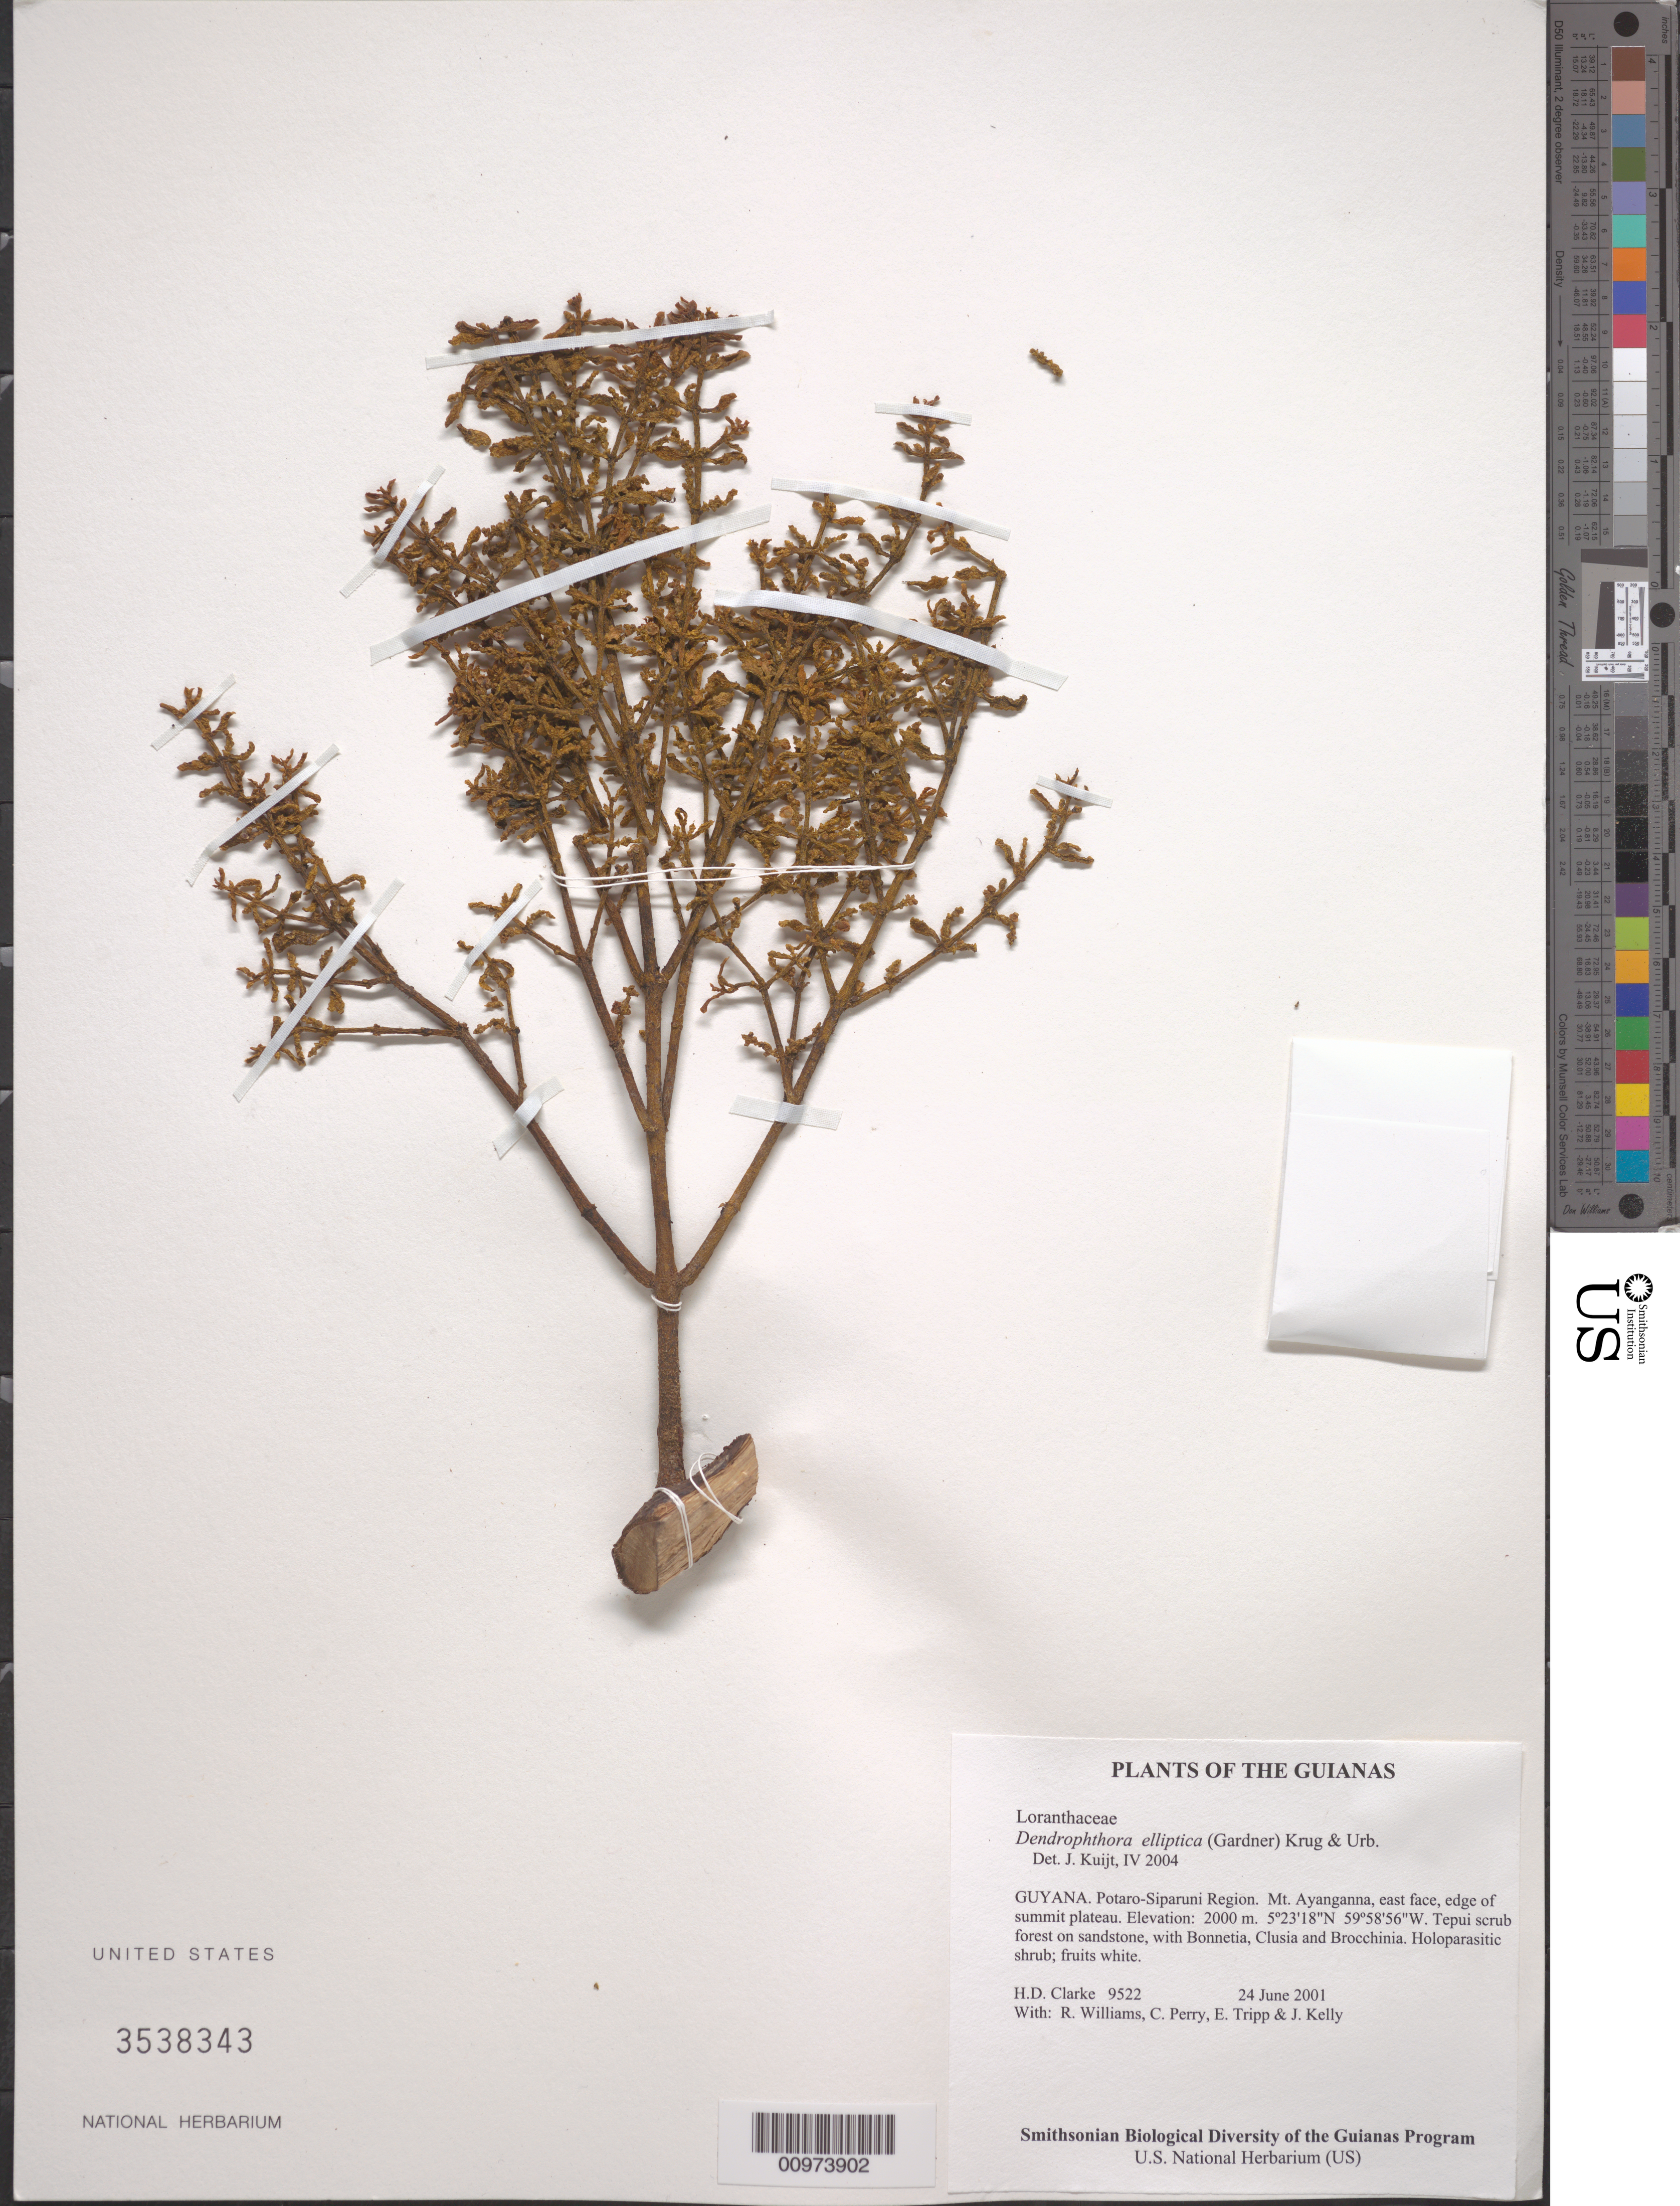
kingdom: Plantae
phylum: Tracheophyta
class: Magnoliopsida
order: Santalales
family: Viscaceae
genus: Dendrophthora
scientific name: Dendrophthora elliptica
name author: (Gardner) Krug & Urb.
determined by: Kuijt, Job, (CANADA)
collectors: H. D. Clarke, R. Williams, C. Perry, E. Tripp & J. Kelly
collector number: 9522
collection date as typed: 24 June 2001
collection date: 2001-06-24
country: Guyana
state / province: Potaro-Siparuni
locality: Mt. Ayanganna, east face, edge of summit plateau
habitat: Tepui scrub forest on sandstone, with Bonnetia, Clusia and Brocchinia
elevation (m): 2000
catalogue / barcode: US 3538343